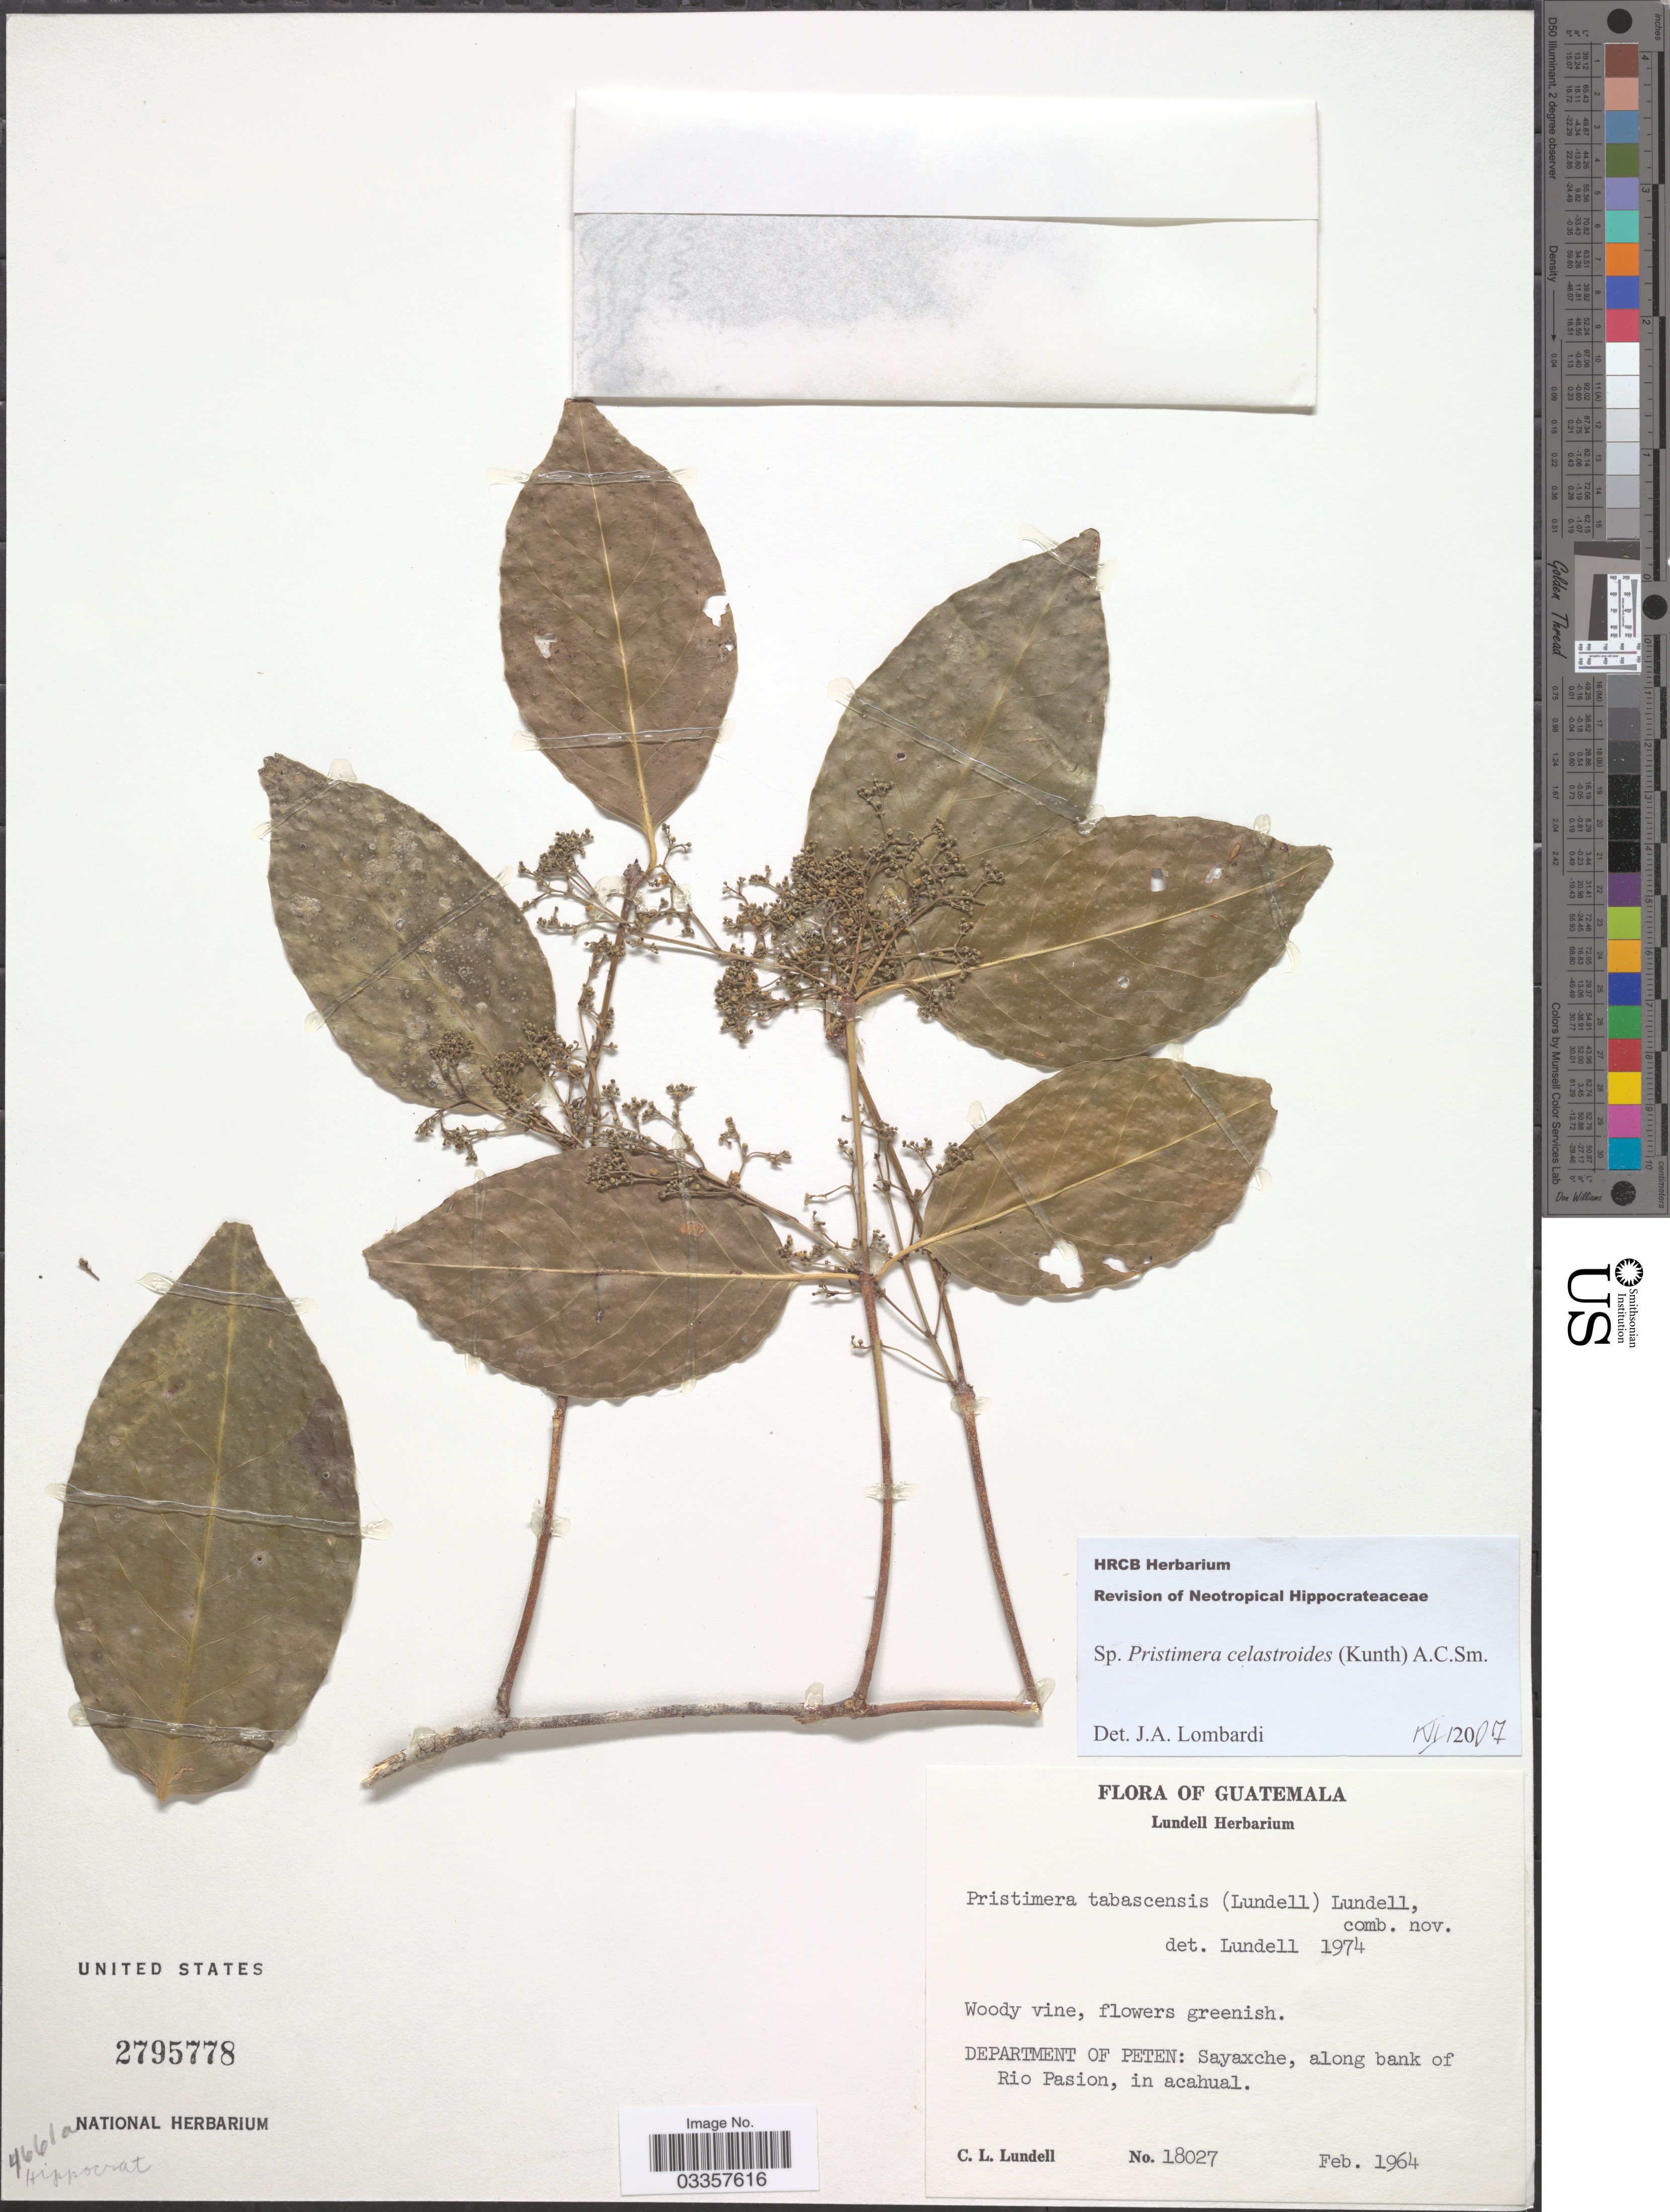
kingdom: Plantae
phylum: Tracheophyta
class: Magnoliopsida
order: Celastrales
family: Celastraceae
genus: Pristimera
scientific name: Pristimera celastroides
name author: (Kunth) A.C. Sm.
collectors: C. L. Lundell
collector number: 18027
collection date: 1964-02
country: Guatemala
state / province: El Petén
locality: Department of Peten: Sayaxche, along bank of Rio Pasion.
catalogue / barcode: US 2795778